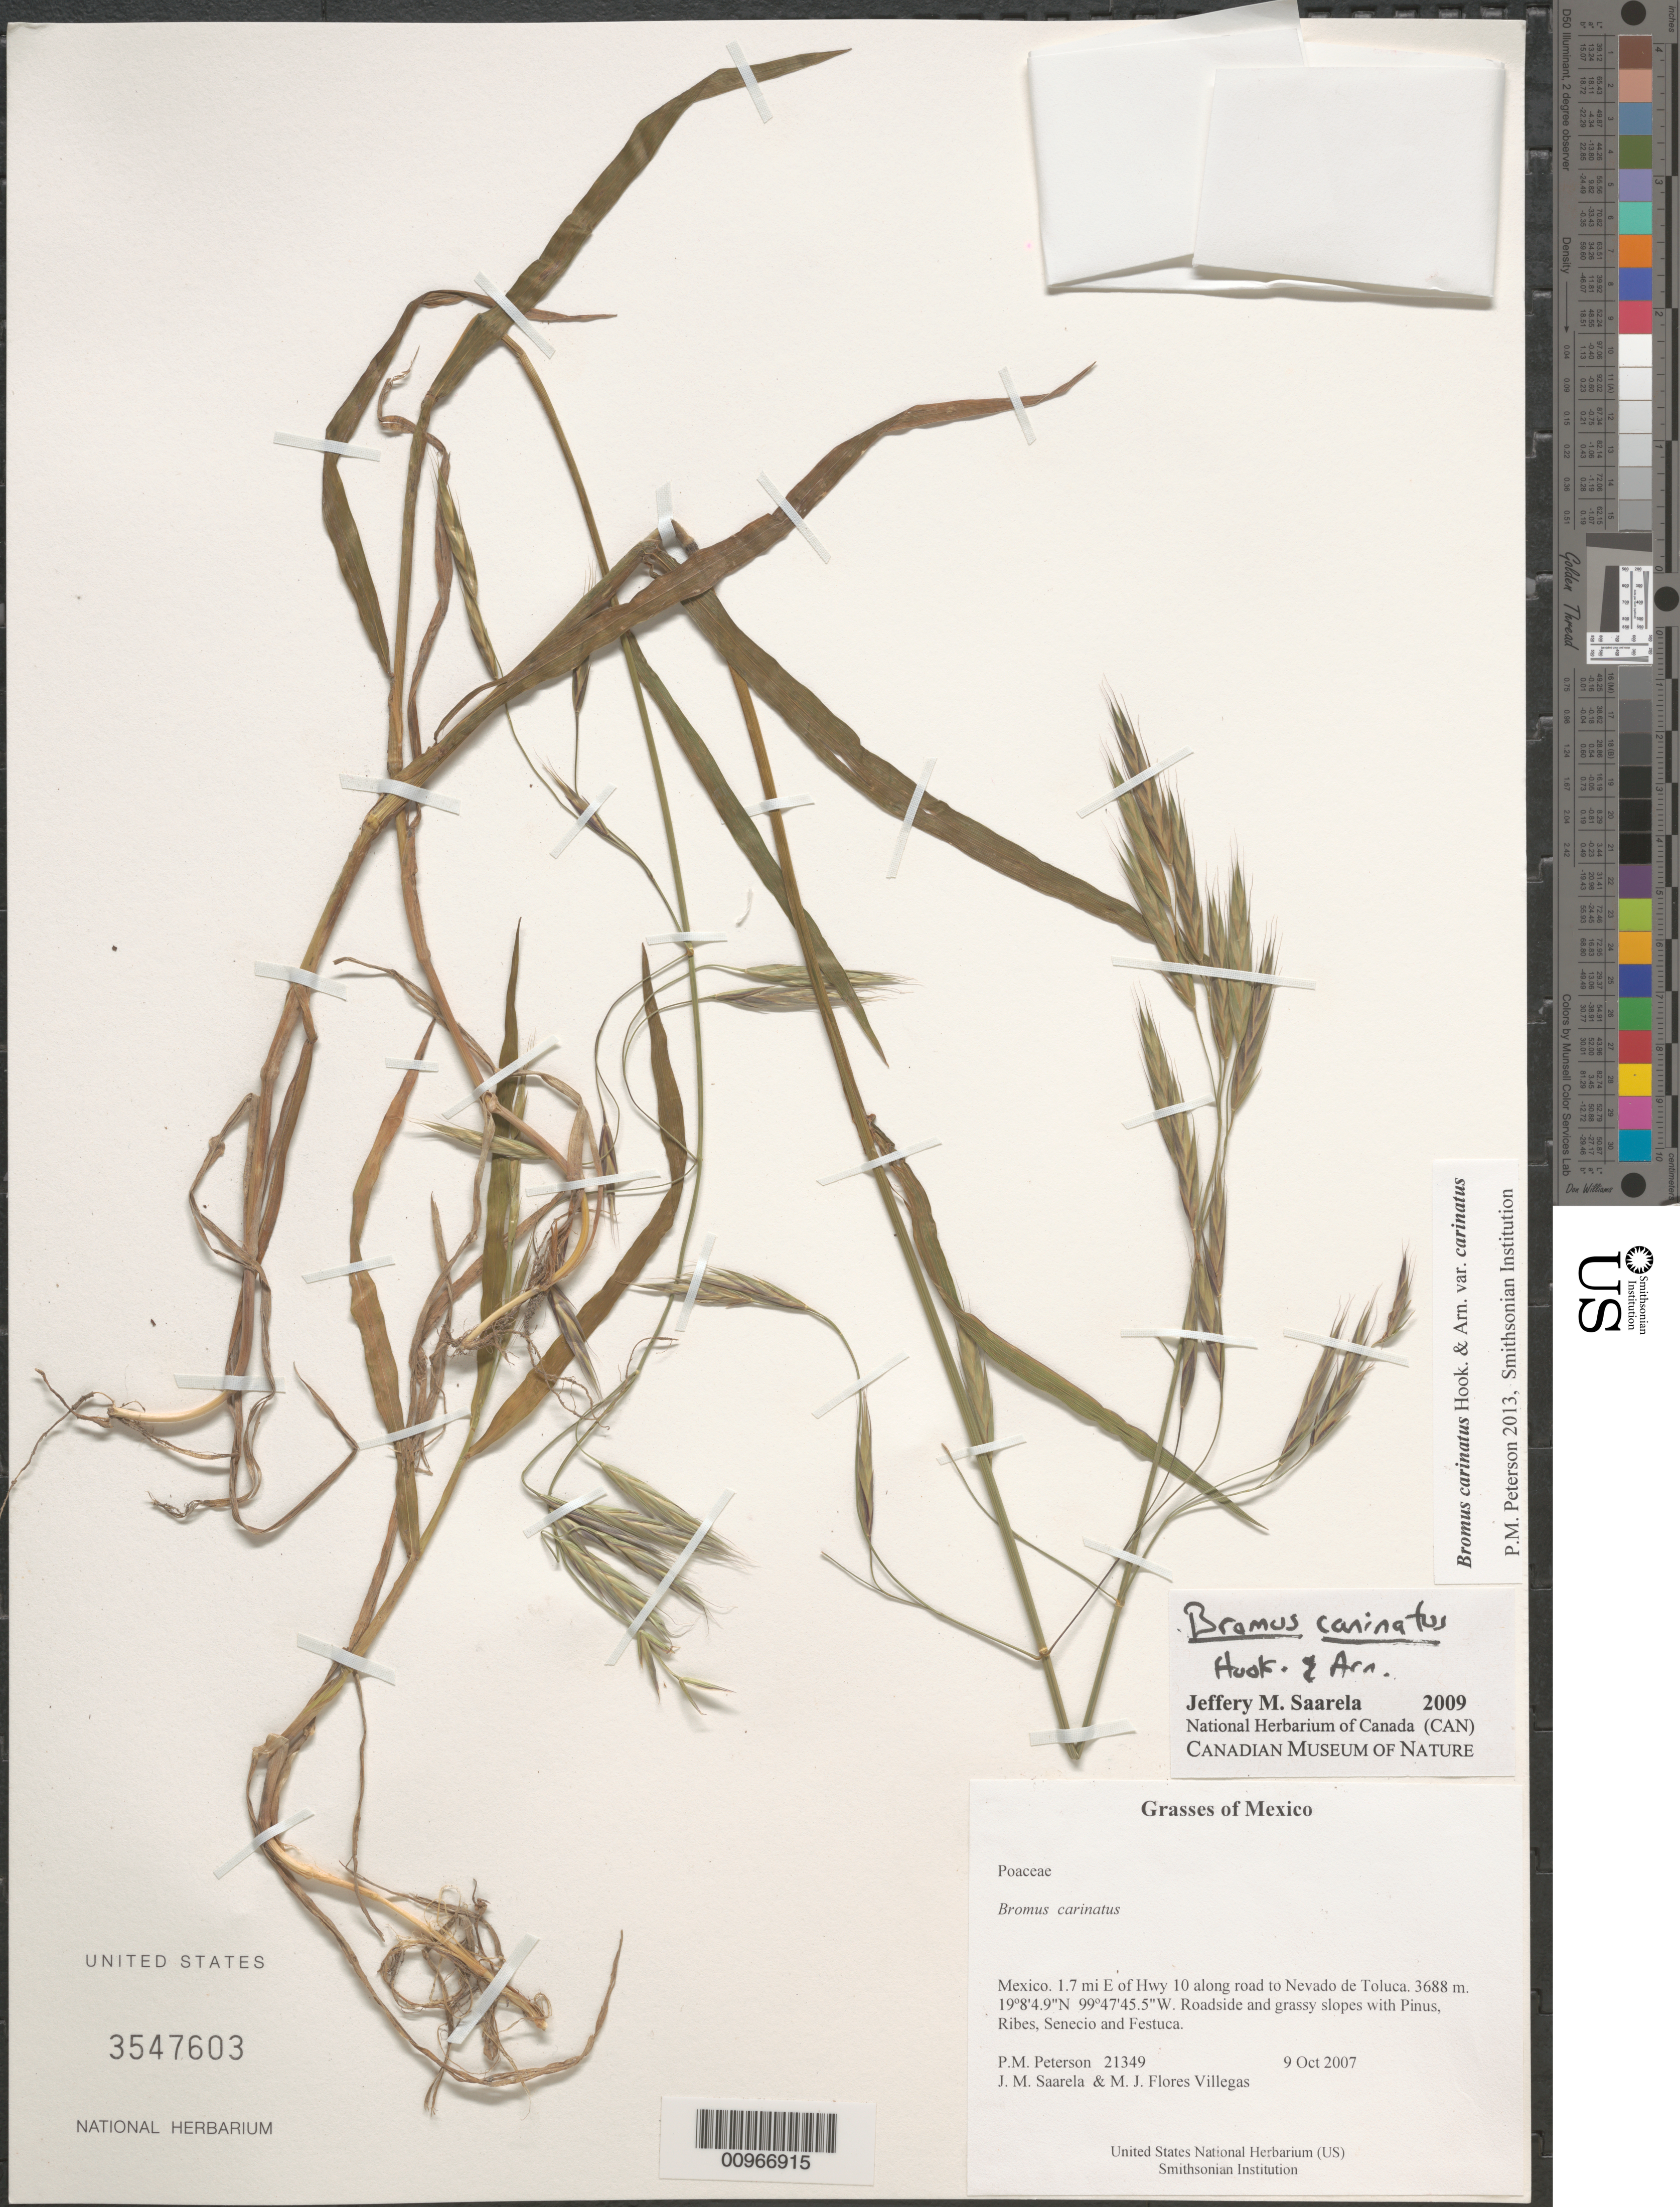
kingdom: Plantae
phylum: Tracheophyta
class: Liliopsida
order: Poales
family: Poaceae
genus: Bromus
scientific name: Bromus carinatus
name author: Hook. & Arn.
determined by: Saarela, J. M., (CAN), Canadian Museum of Nature (CANADA)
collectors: P. M. Peterson, J. Saarela & M. Flores Villegas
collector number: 21349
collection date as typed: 09 Oct 2007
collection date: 2007-10-09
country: Mexico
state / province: México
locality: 1.7 mi E of Hwy 10 along road to Nevado de Toluca.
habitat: Roadside and grassy slopes with Pinus, Ribes, Senecio and Festuca.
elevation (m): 3688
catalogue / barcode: US 3547603